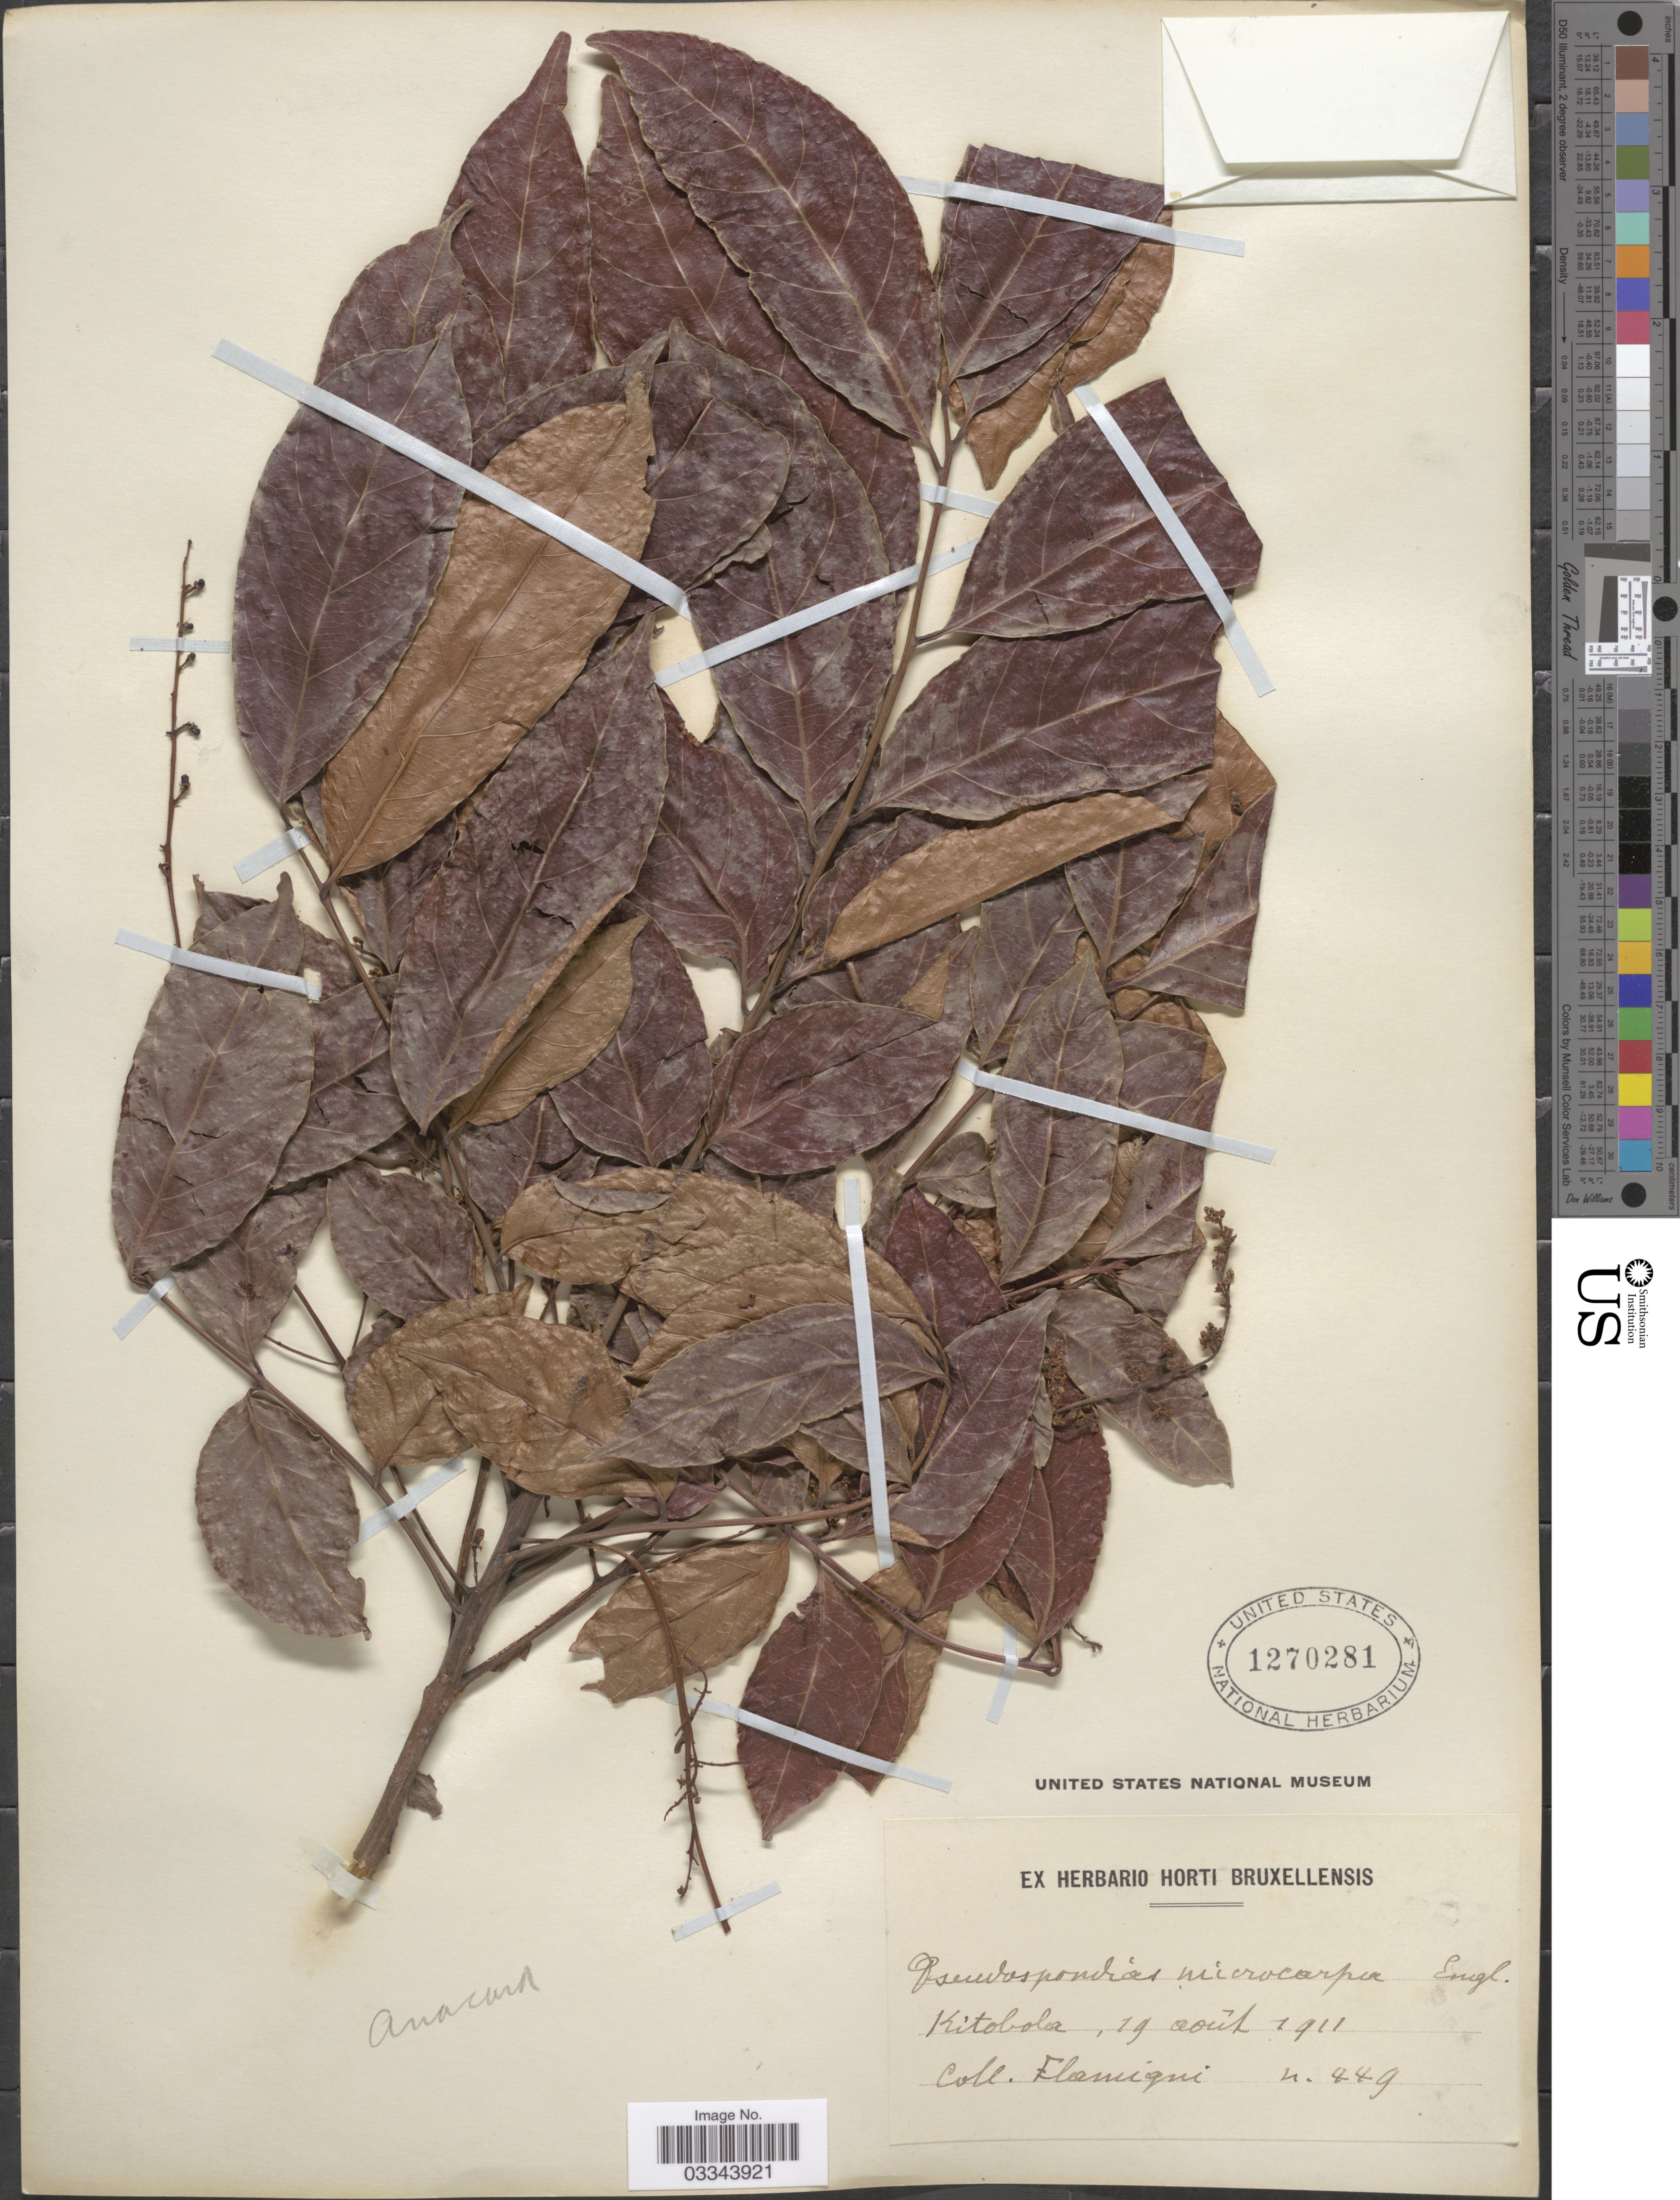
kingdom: Plantae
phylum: Tracheophyta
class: Magnoliopsida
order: Sapindales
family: Anacardiaceae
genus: Pseudospondias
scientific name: Pseudospondias microcarpa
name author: (A. Rich.) Engl.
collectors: Flamigni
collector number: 449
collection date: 1911-08-19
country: Congo, Democratic Republic of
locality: Kitobola.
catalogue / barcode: US 1270281